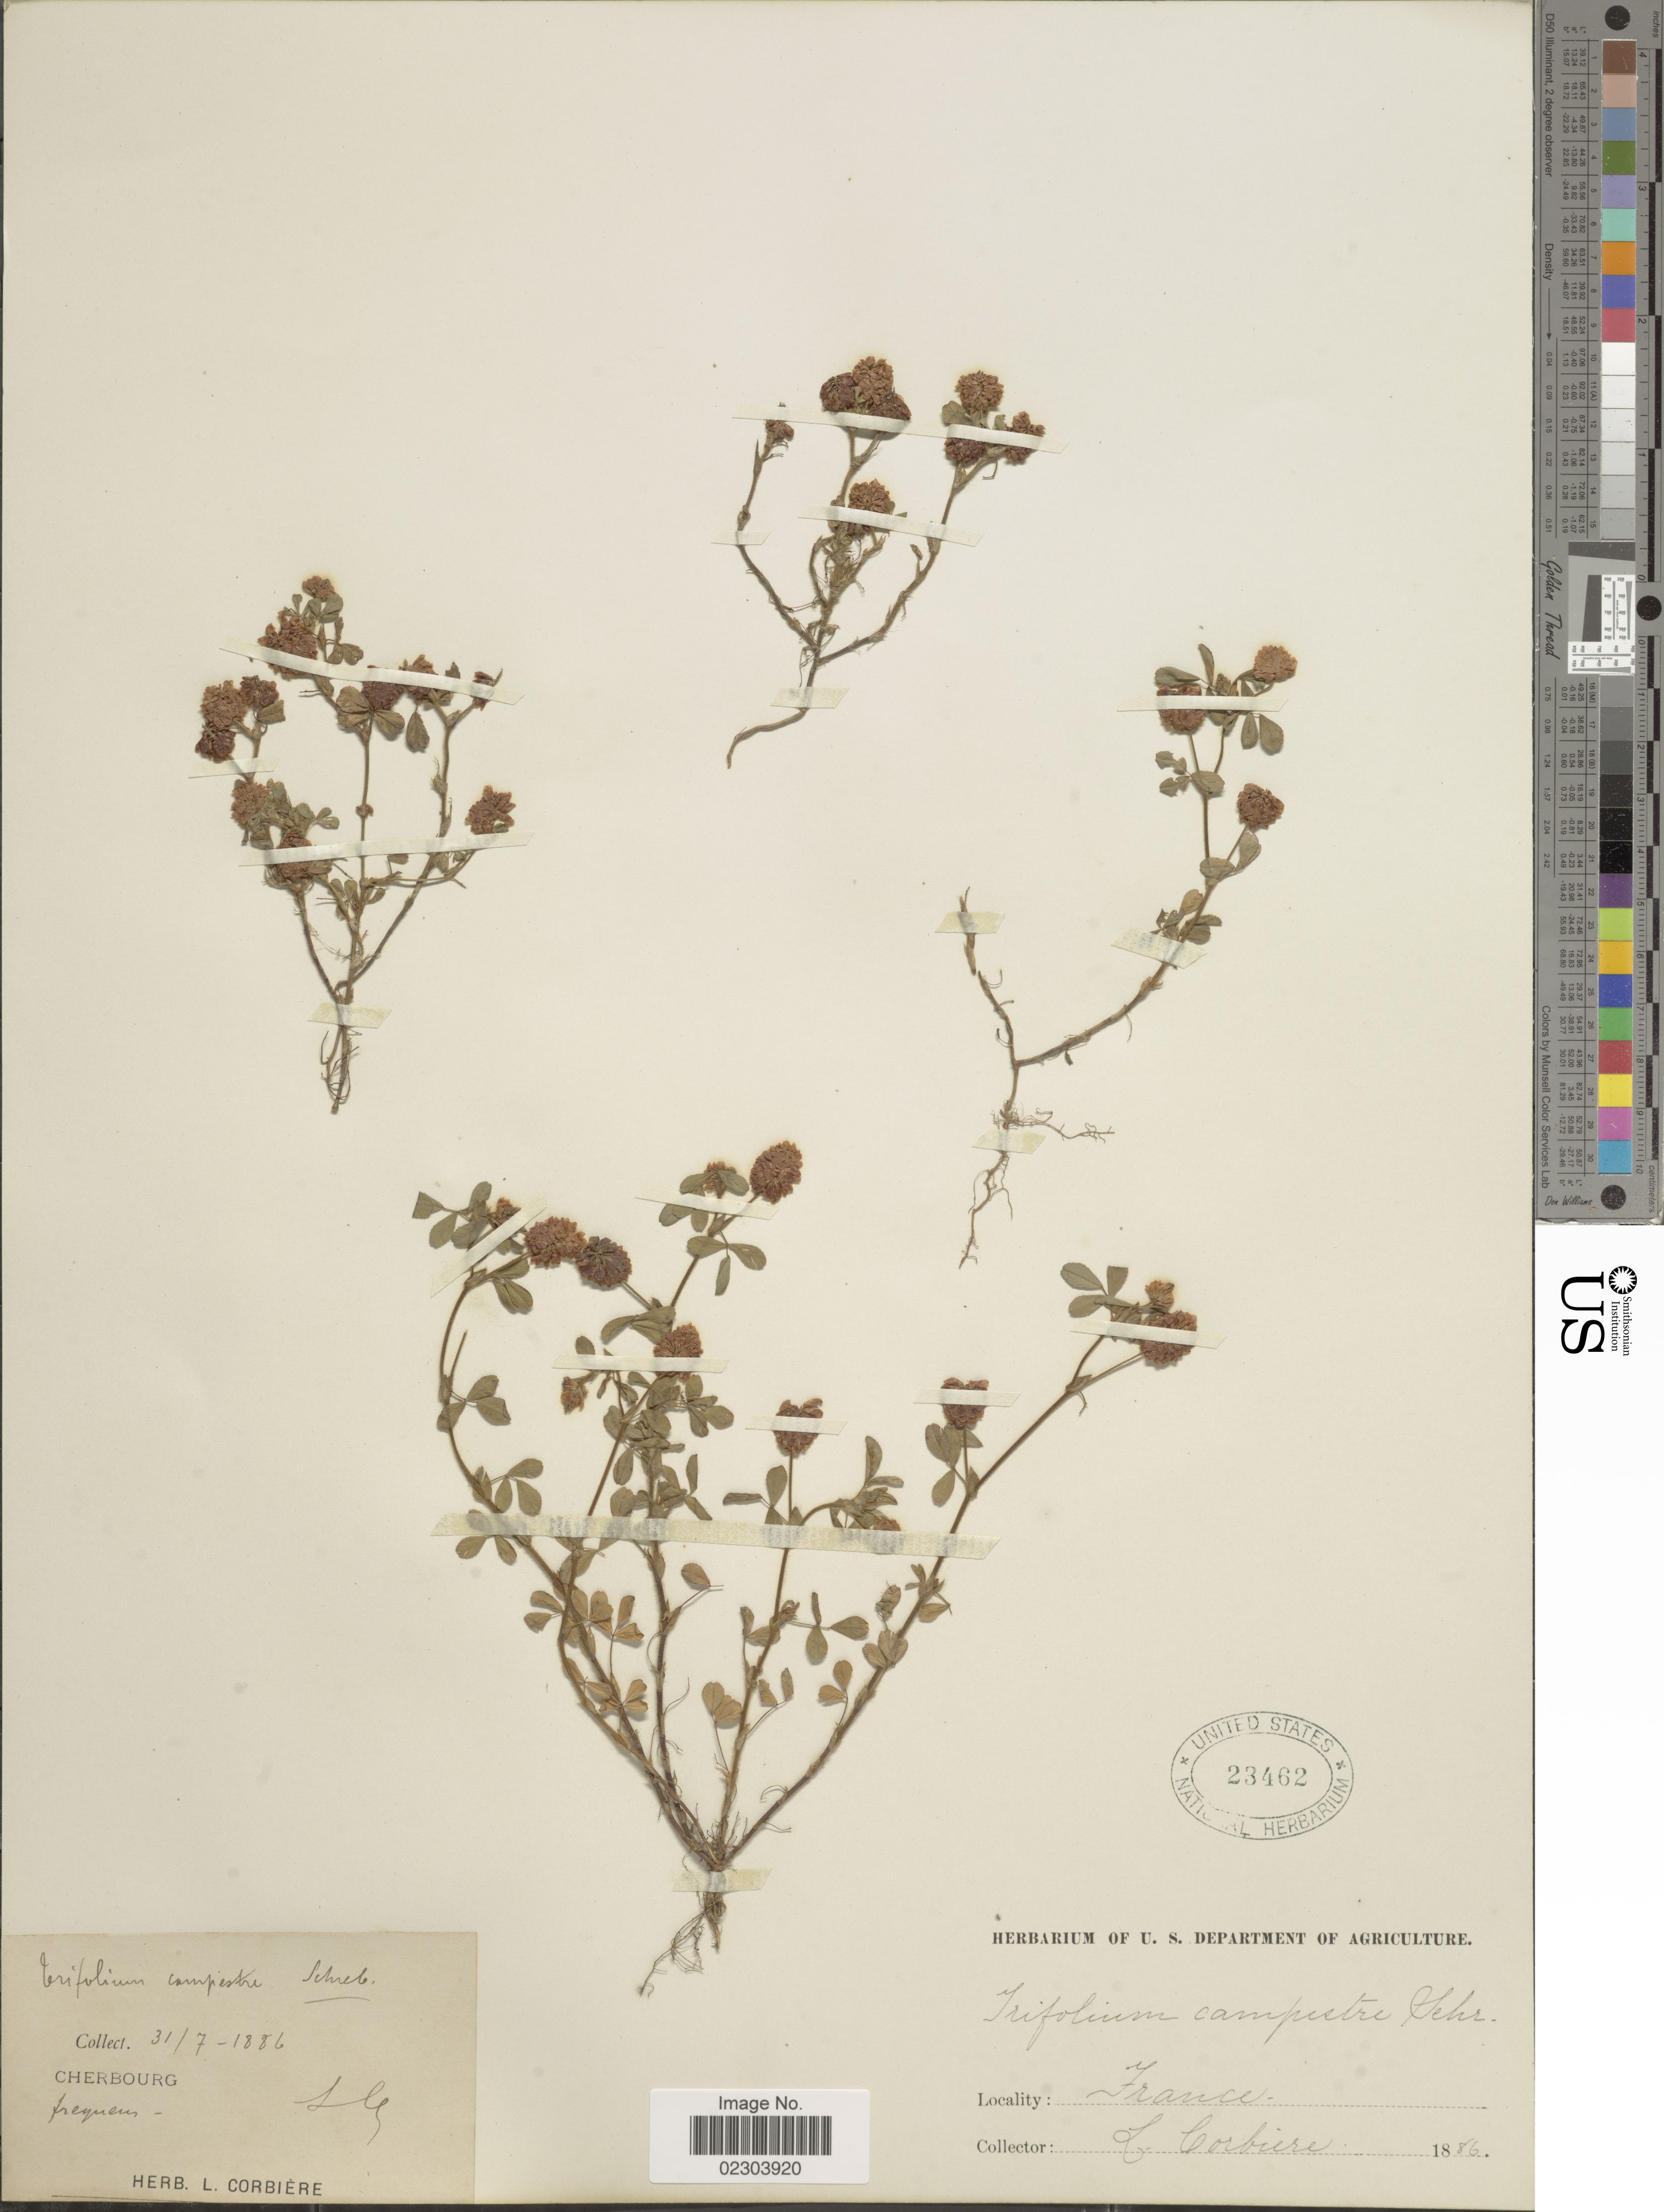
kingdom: Plantae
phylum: Tracheophyta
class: Magnoliopsida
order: Fabales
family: Fabaceae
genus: Trifolium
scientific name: Trifolium campestre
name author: Schreb.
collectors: L. Corbière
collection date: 1886-07-31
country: France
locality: Cherbourg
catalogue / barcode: US 23462